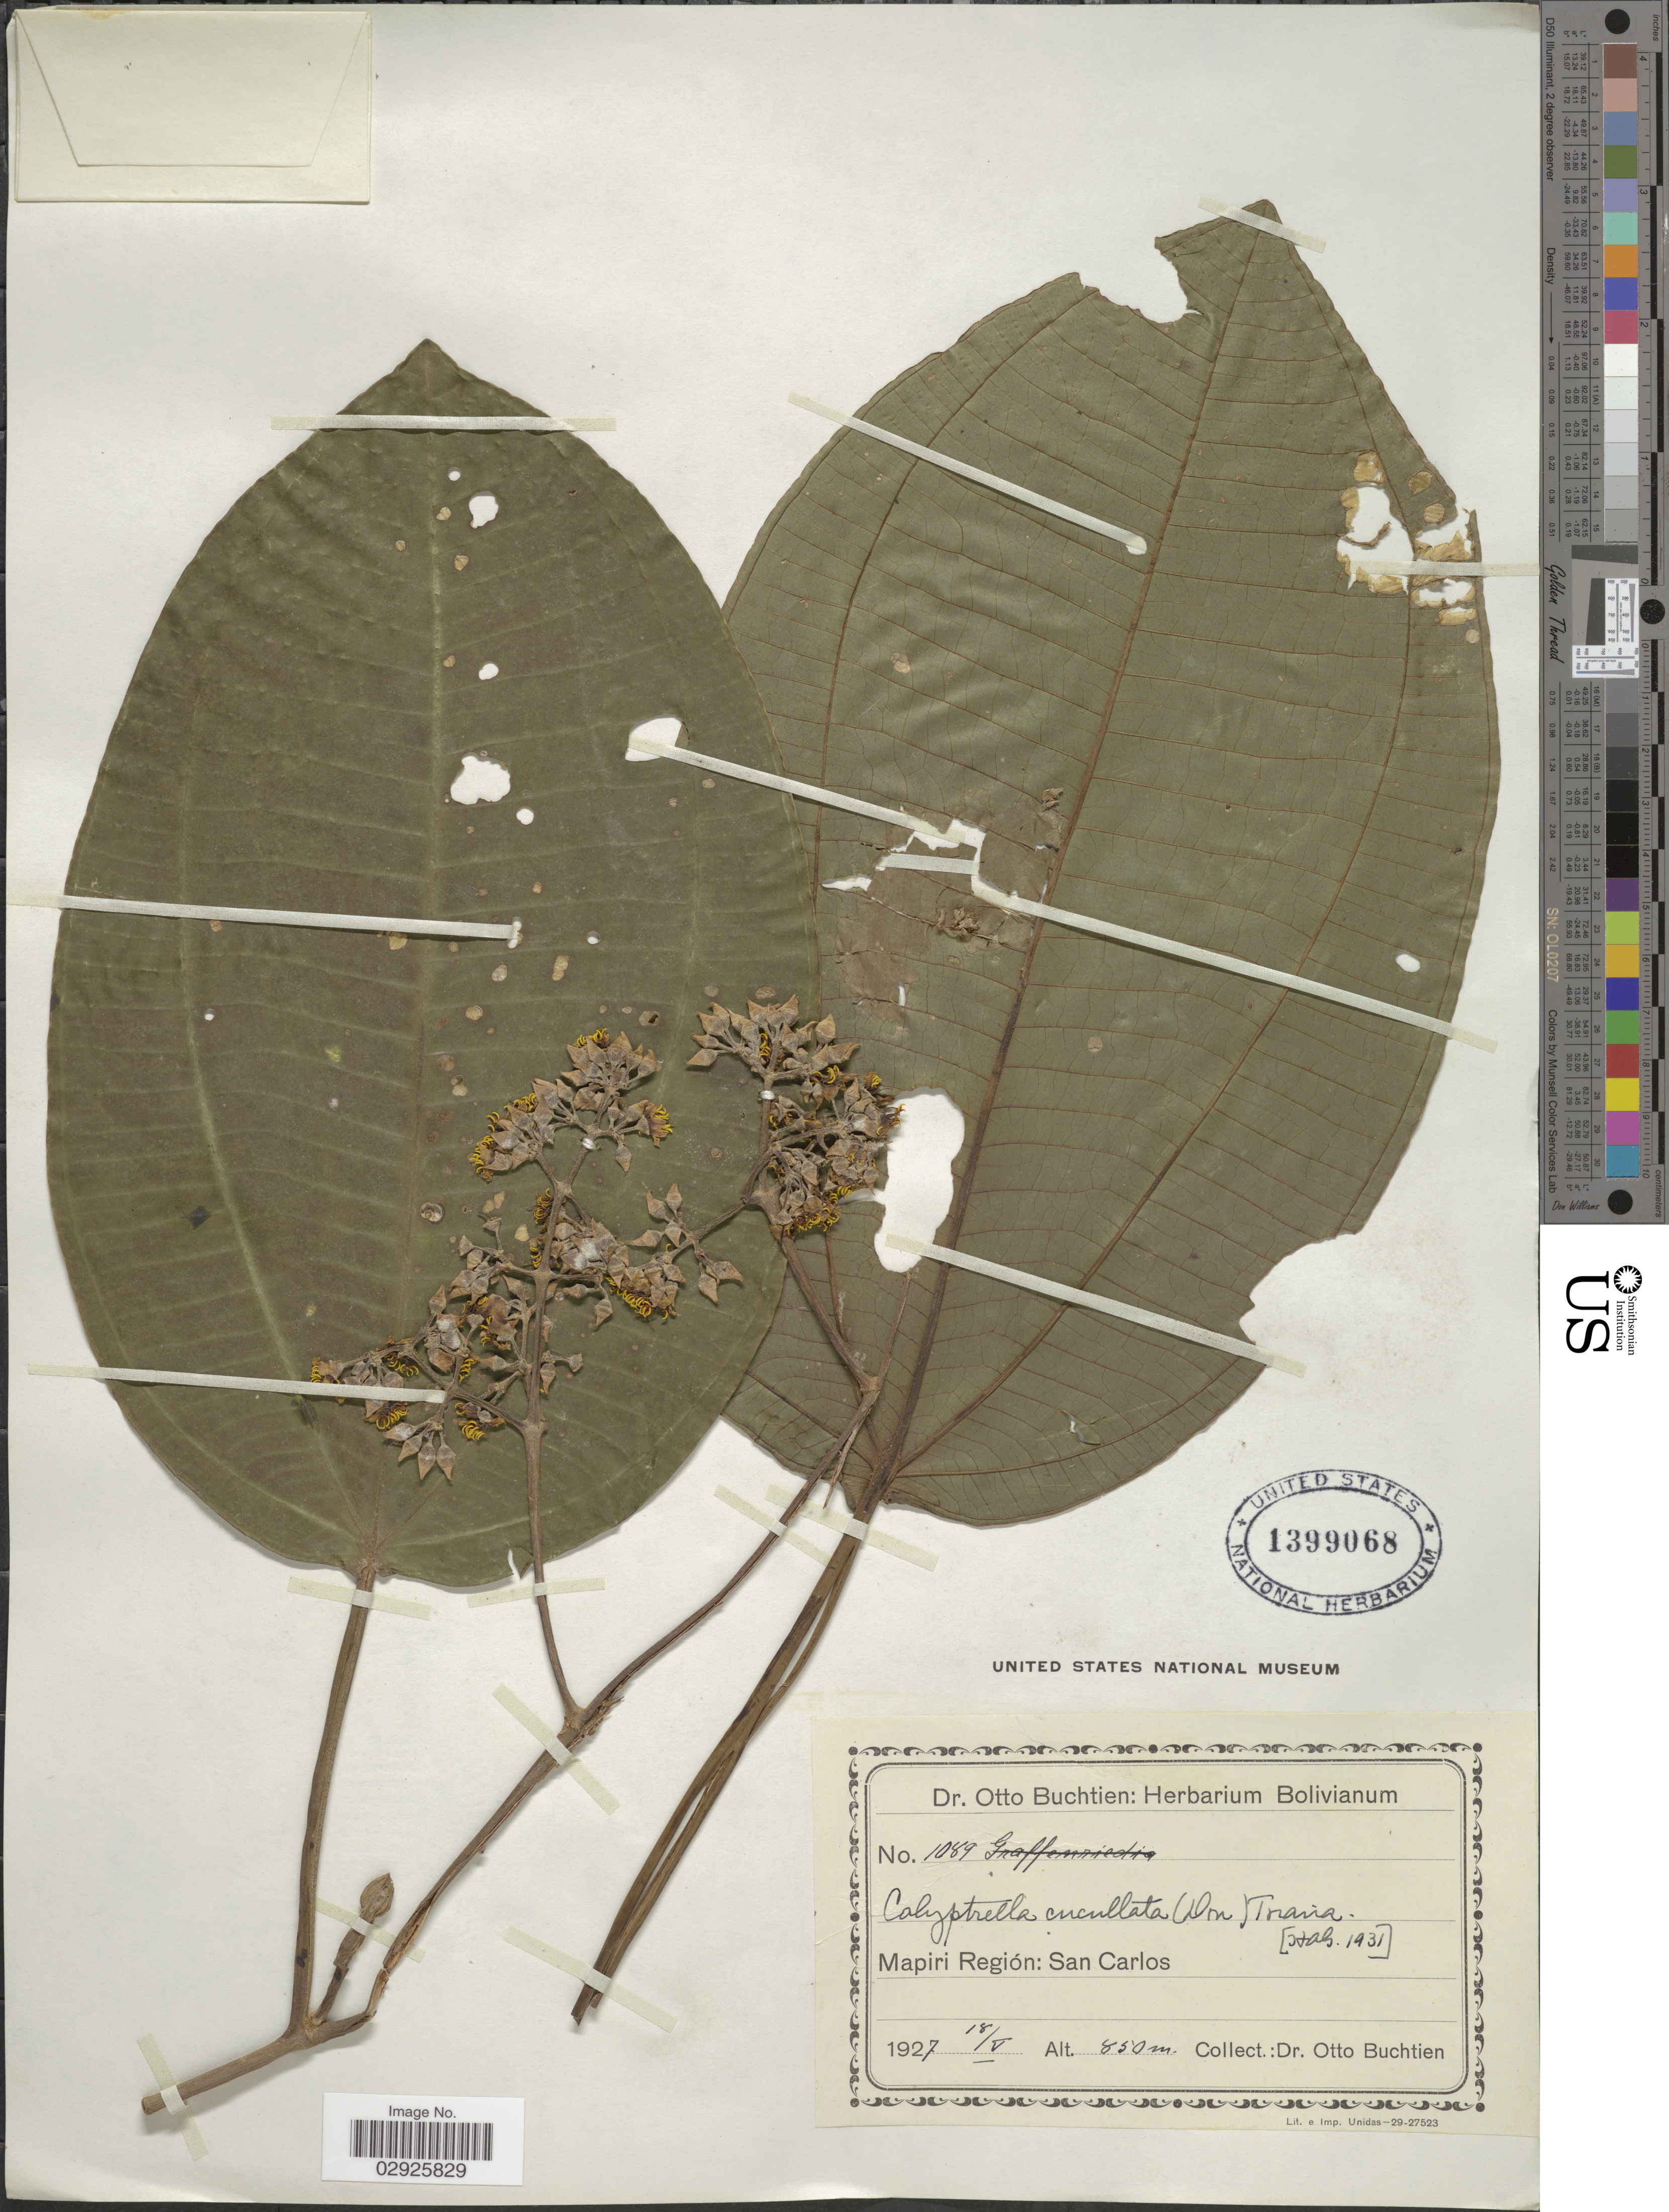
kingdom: Plantae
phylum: Tracheophyta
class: Magnoliopsida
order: Myrtales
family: Melastomataceae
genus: Graffenrieda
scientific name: Graffenrieda cucullata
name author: (Triana) L.O. Williams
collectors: O. Buchtien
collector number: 1089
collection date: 1927-05-18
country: Bolivia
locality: Mapiri Región: San Carlos.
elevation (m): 850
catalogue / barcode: US 1399068